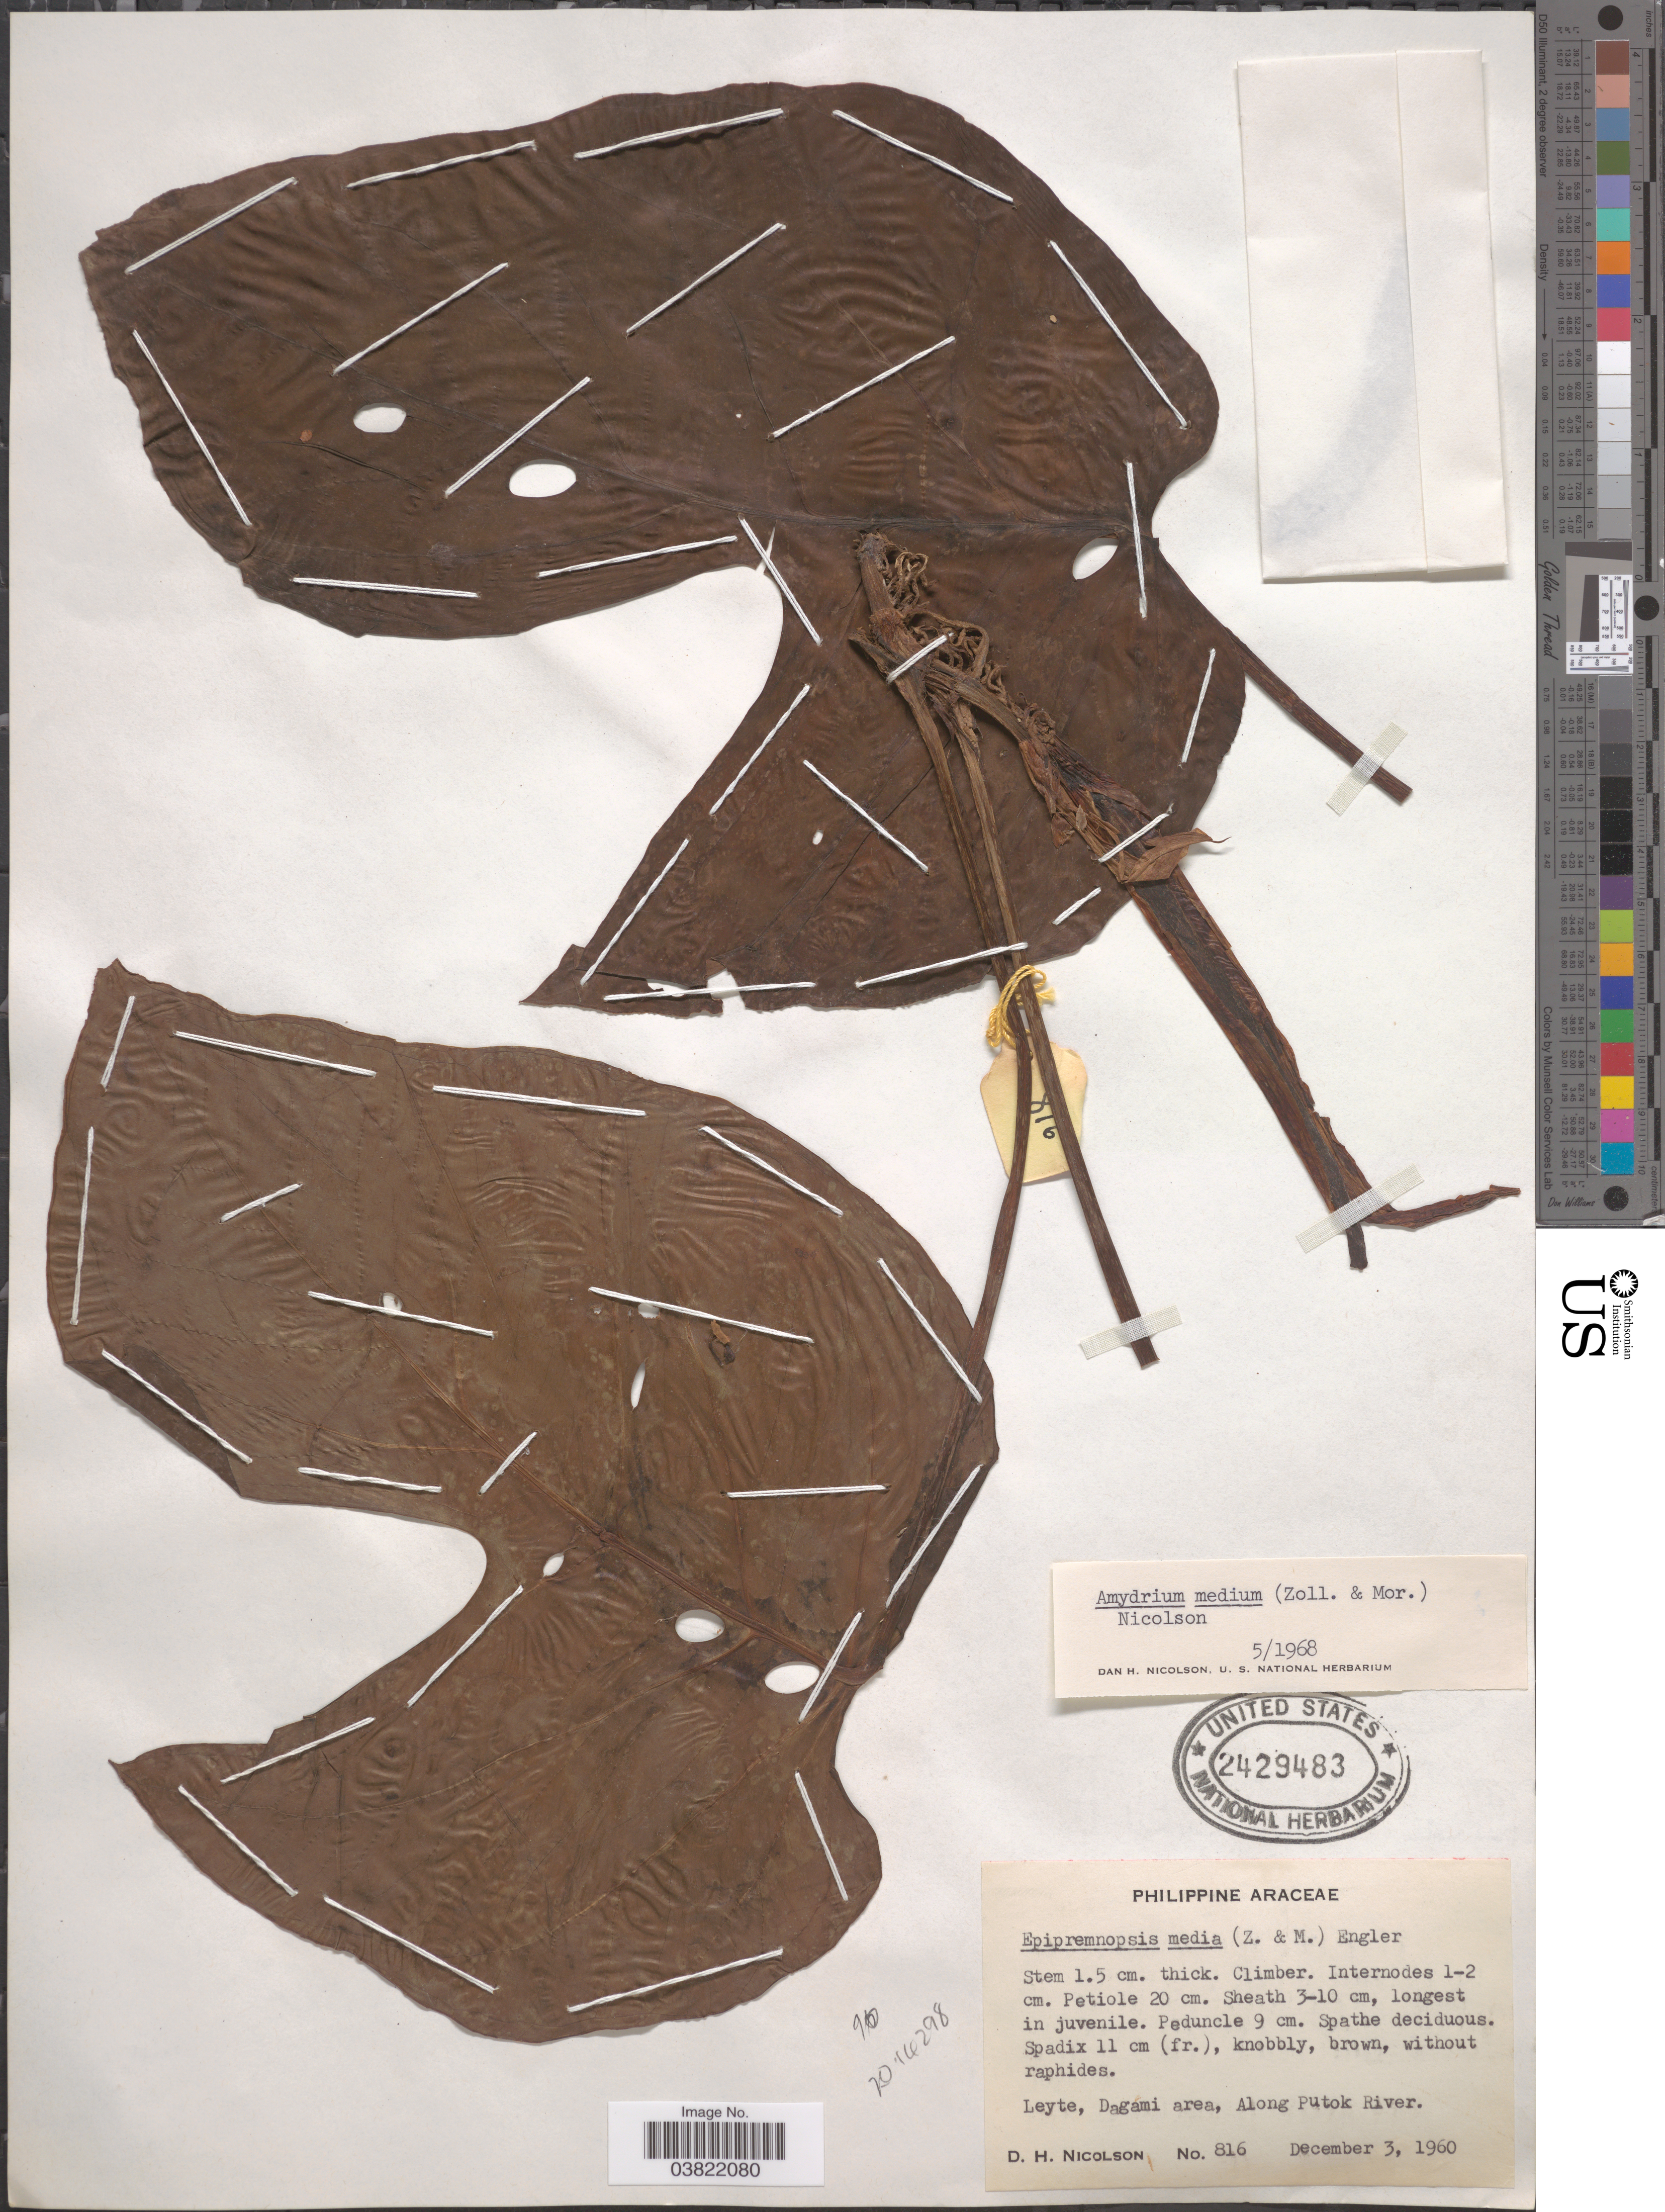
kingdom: Plantae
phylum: Tracheophyta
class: Liliopsida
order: Alismatales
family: Araceae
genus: Amydrium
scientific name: Amydrium medium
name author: (Zoll. & Moritzi) Nicolson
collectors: D. H. Nicolson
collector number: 816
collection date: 1960-12-03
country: Philippines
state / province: Eastern Visayas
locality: Leyte, Dagami area, Along Putok River.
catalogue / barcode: US 2429483